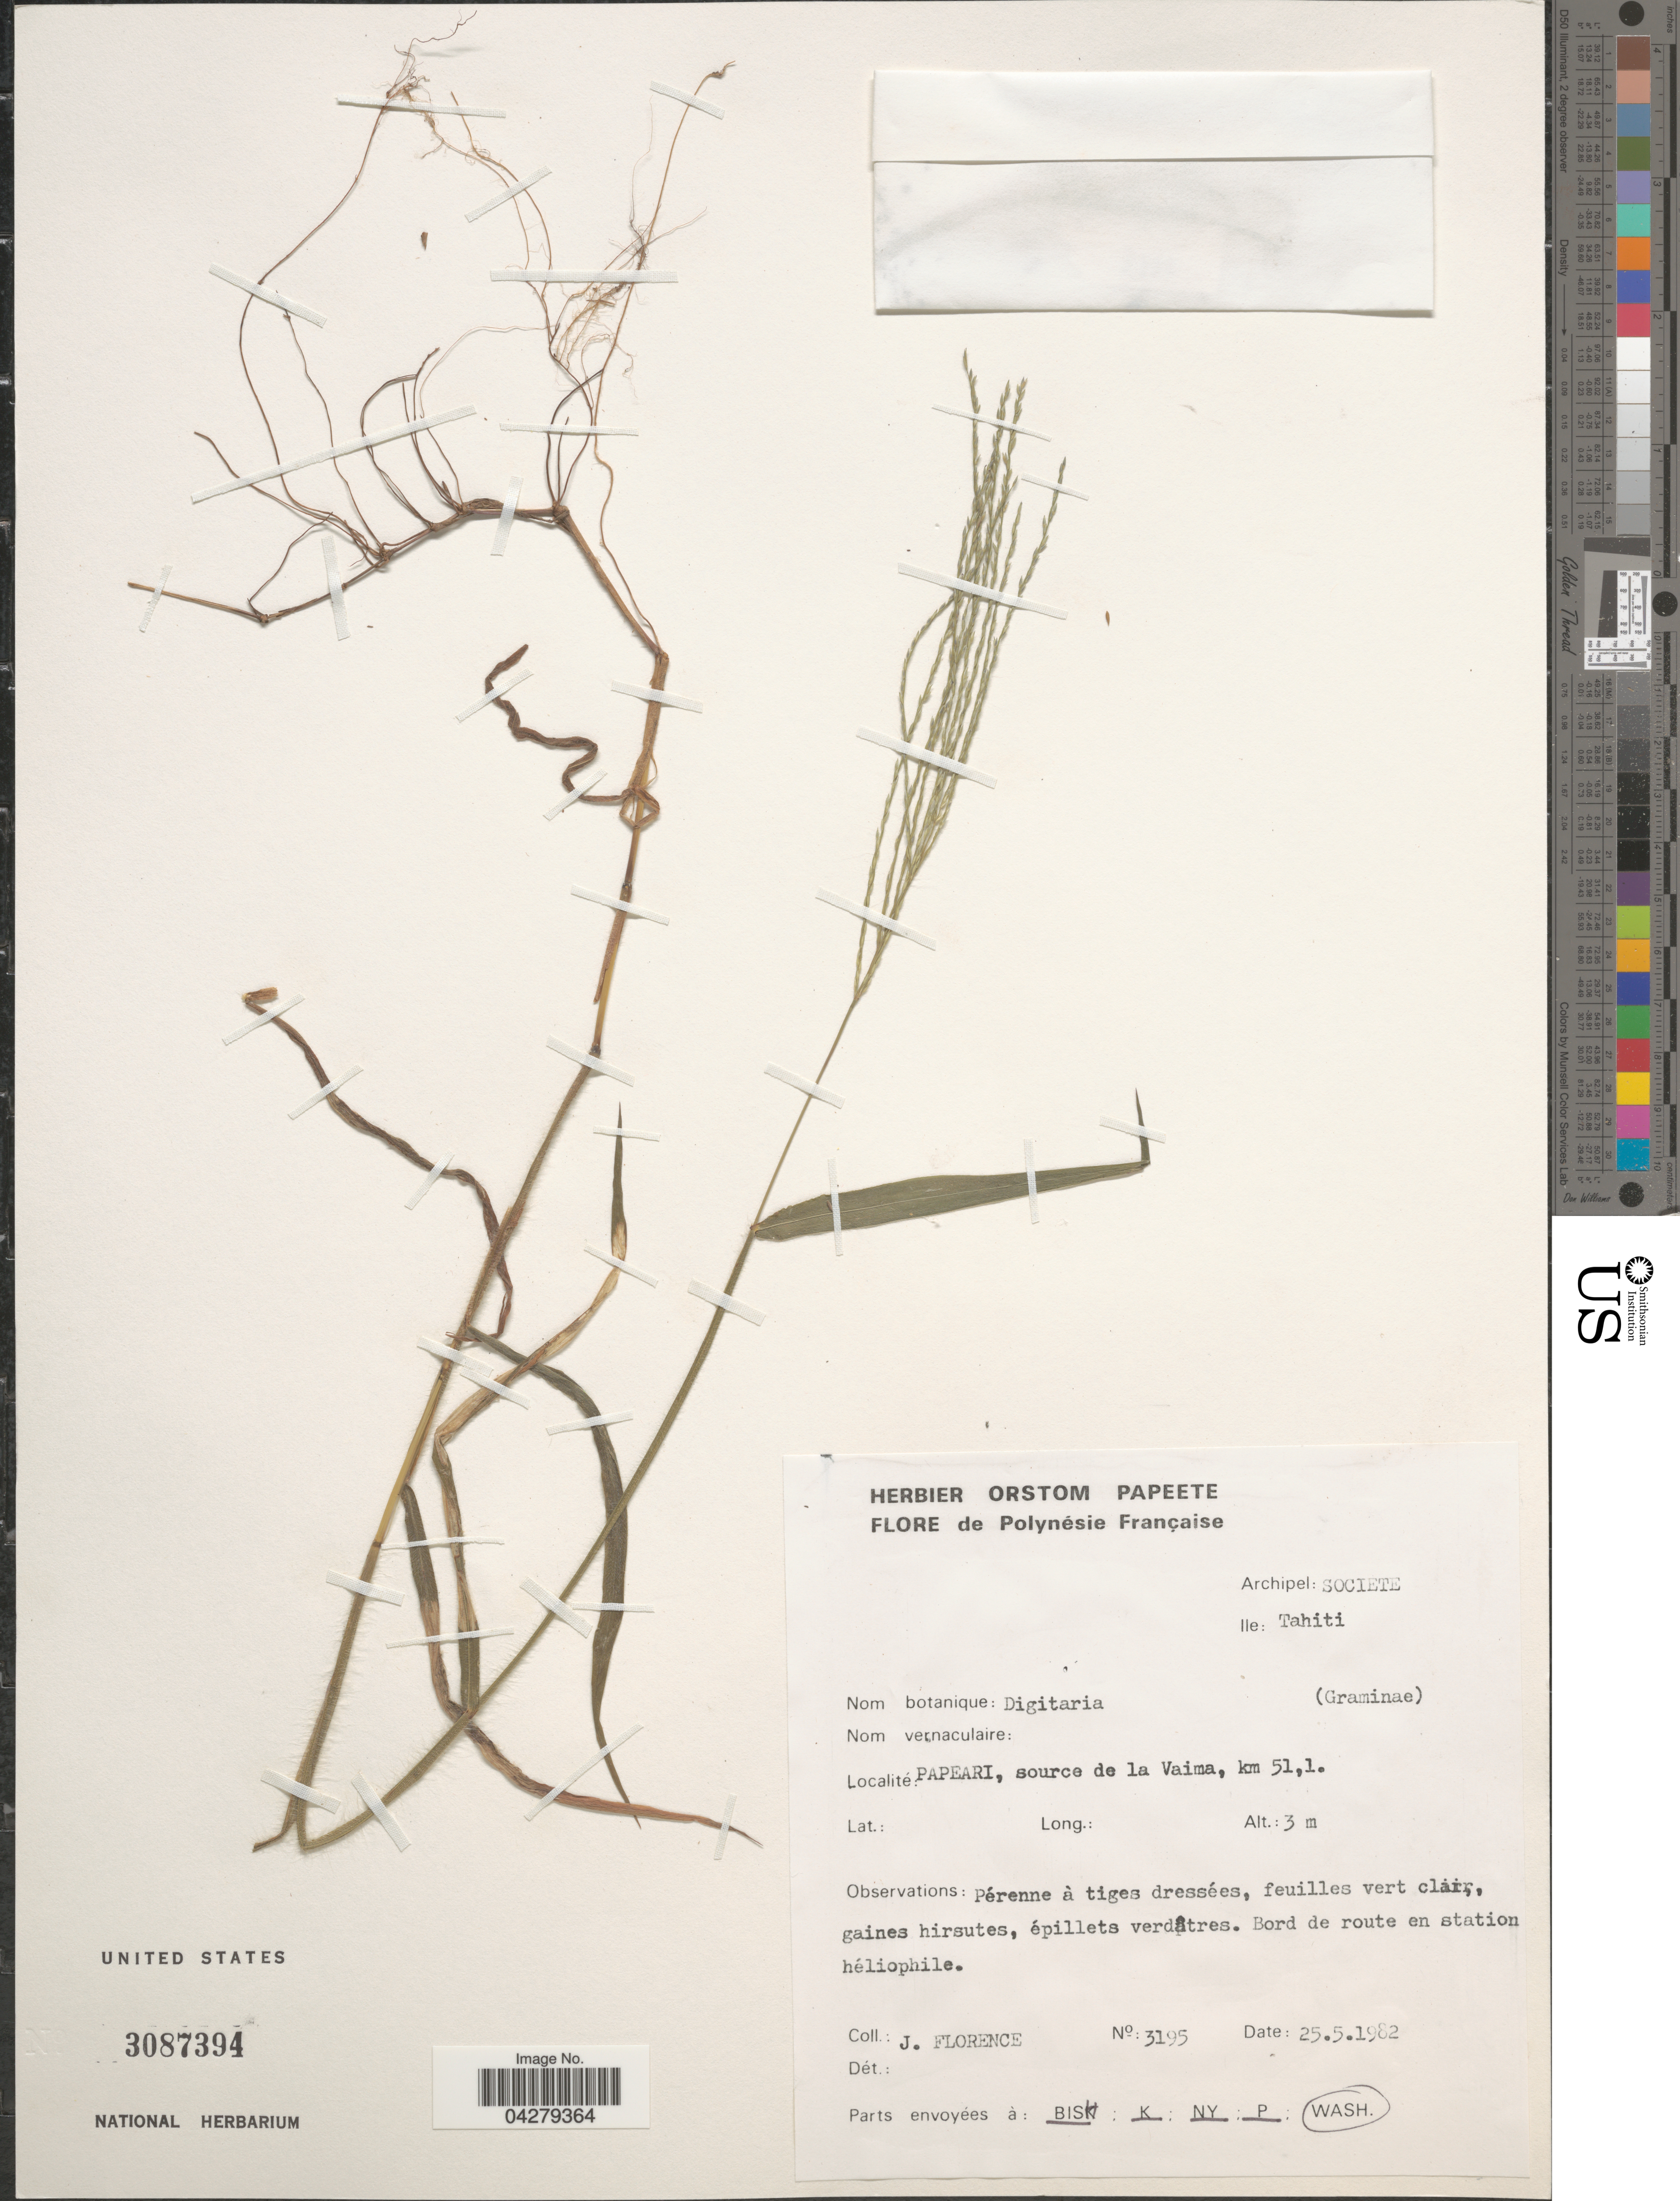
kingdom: Plantae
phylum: Tracheophyta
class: Liliopsida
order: Poales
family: Poaceae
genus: Digitaria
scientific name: Digitaria sp.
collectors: J. Florence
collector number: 3195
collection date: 1982-05-25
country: French Polynesia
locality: Polynésie Française. Archipel: Societe. Ile: Tahiti. Papeari, source de la Vaima, km 51,1.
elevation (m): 3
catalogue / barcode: US 3087394